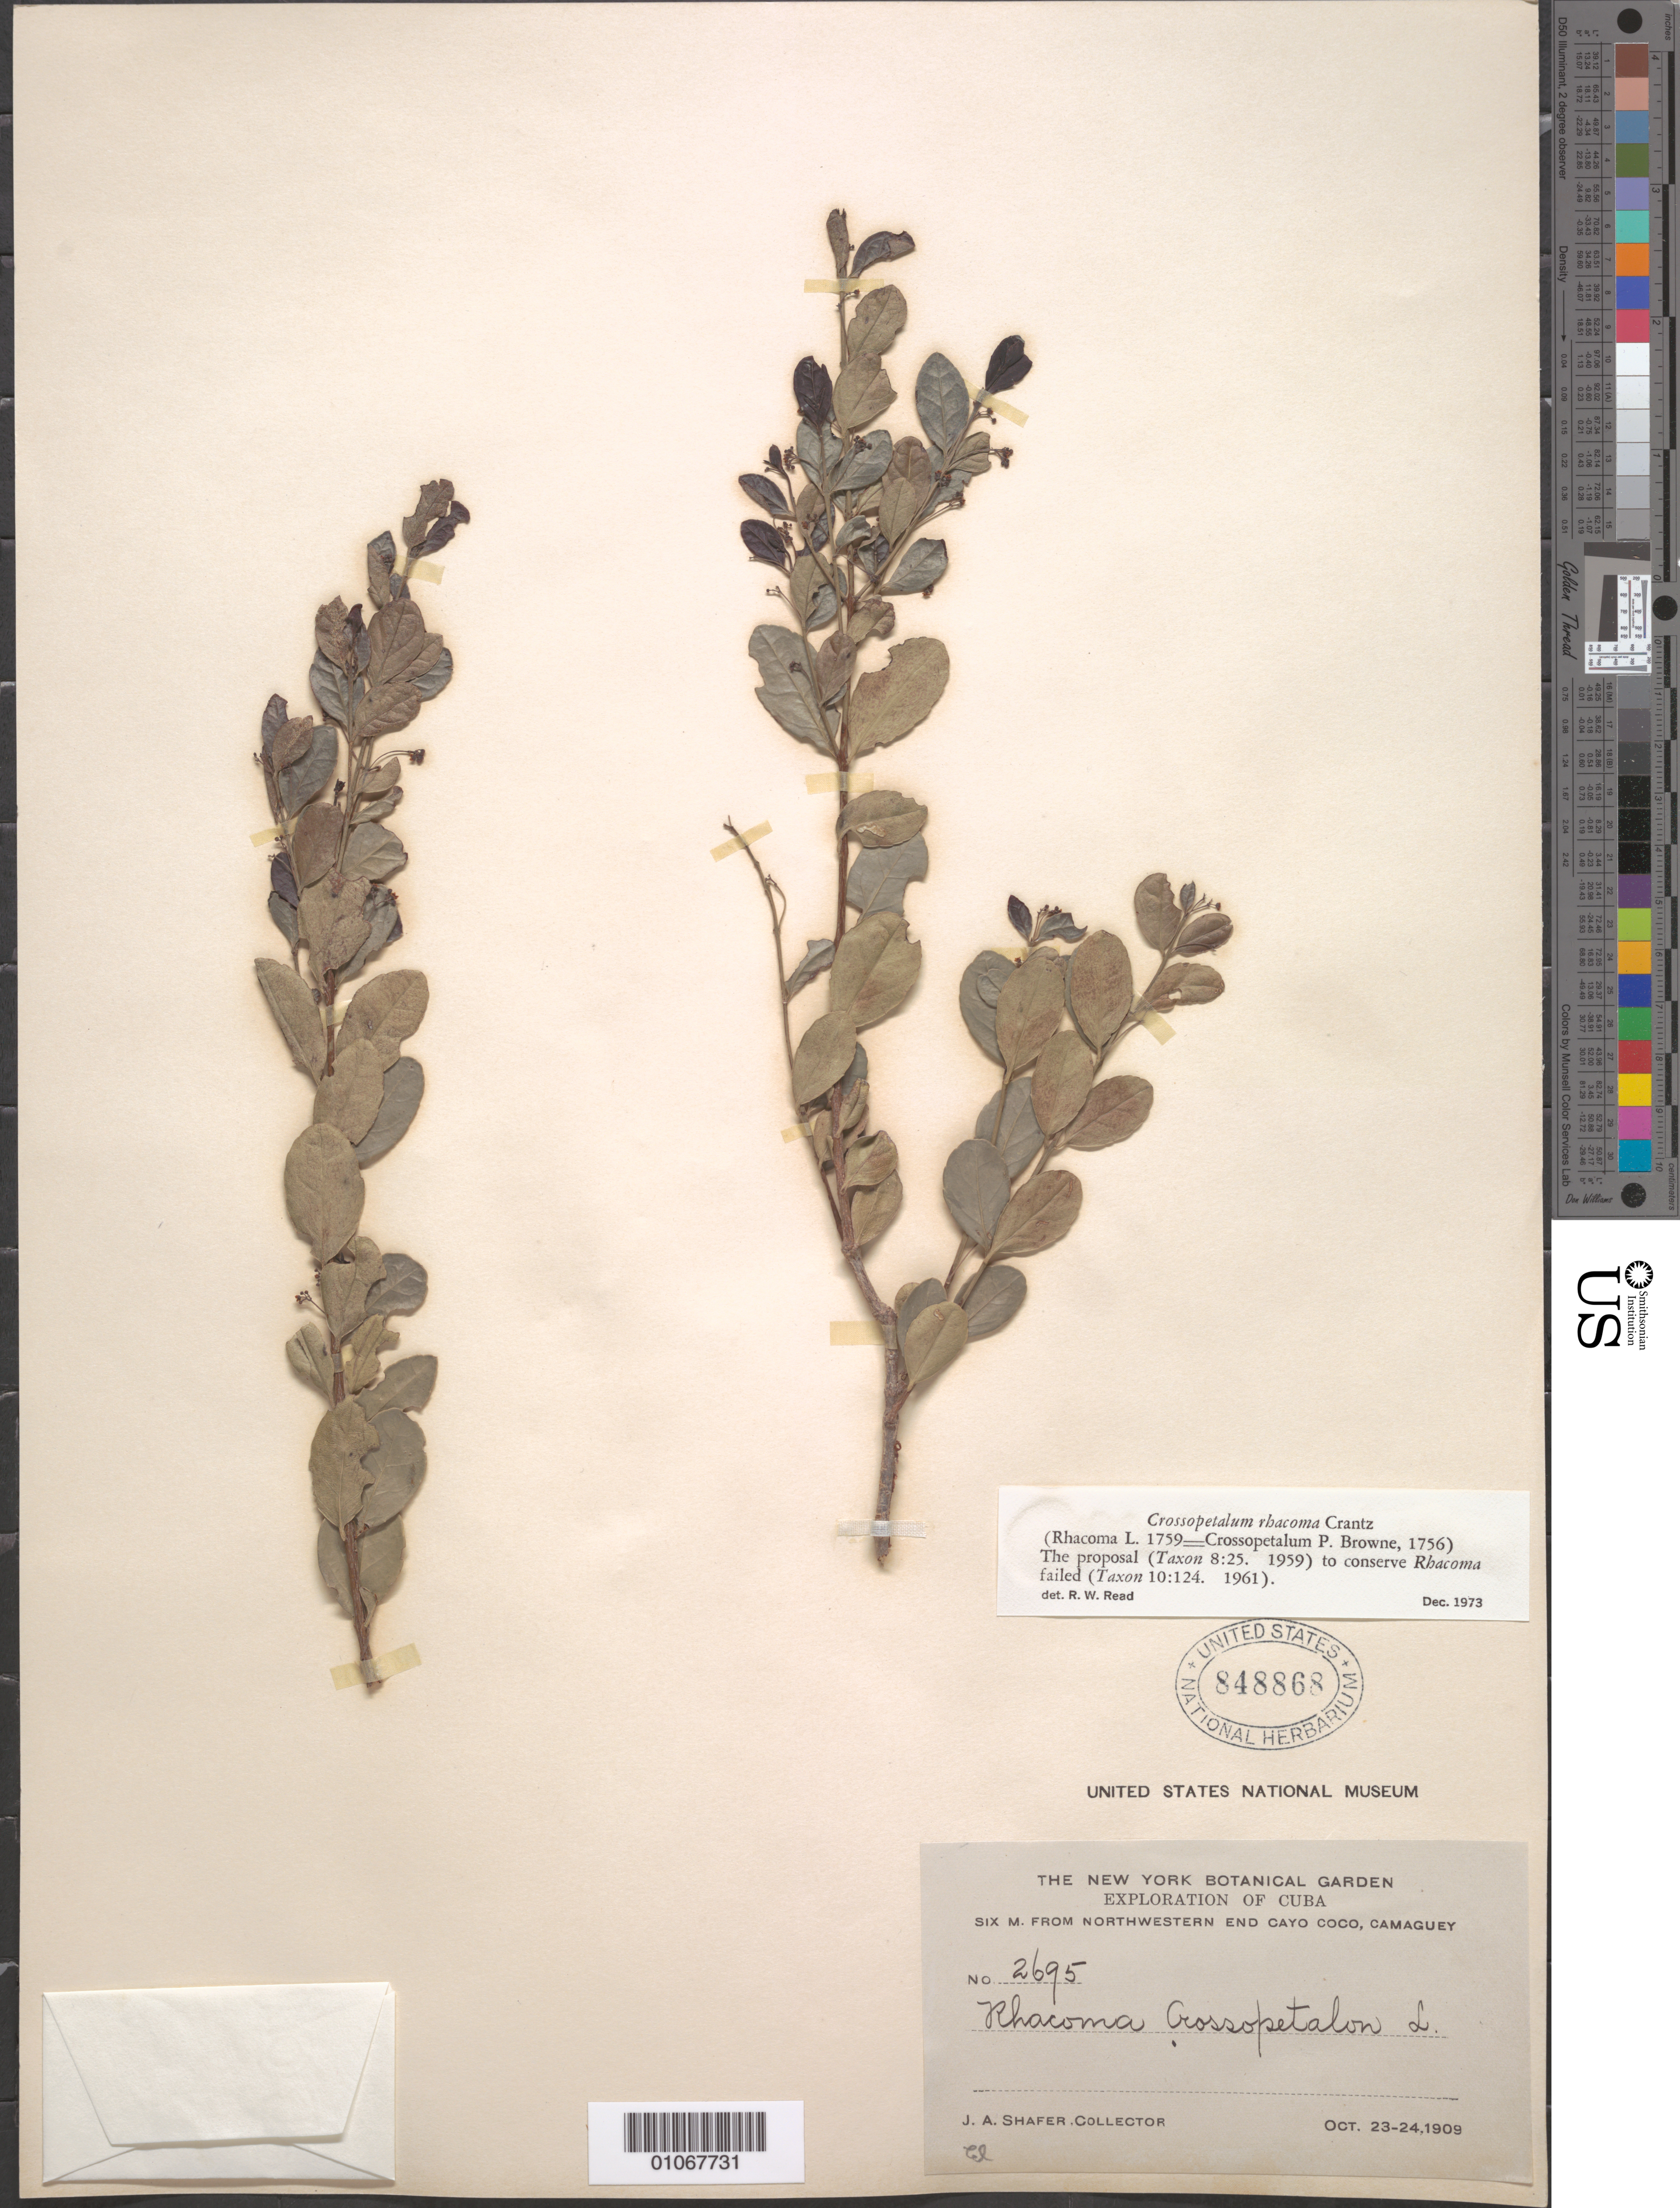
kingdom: Plantae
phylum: Tracheophyta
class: Magnoliopsida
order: Celastrales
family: Celastraceae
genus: Crossopetalum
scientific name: Crossopetalum rhacoma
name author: Crantz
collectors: J. A. Shafer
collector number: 2695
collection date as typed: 23 Oct 1909 to 24 Feb 1909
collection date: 1909-02-24/1909-10-23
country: Cuba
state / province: Camagüey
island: Cuba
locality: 6m from Northwestern end Cayo Coco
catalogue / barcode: US 848868